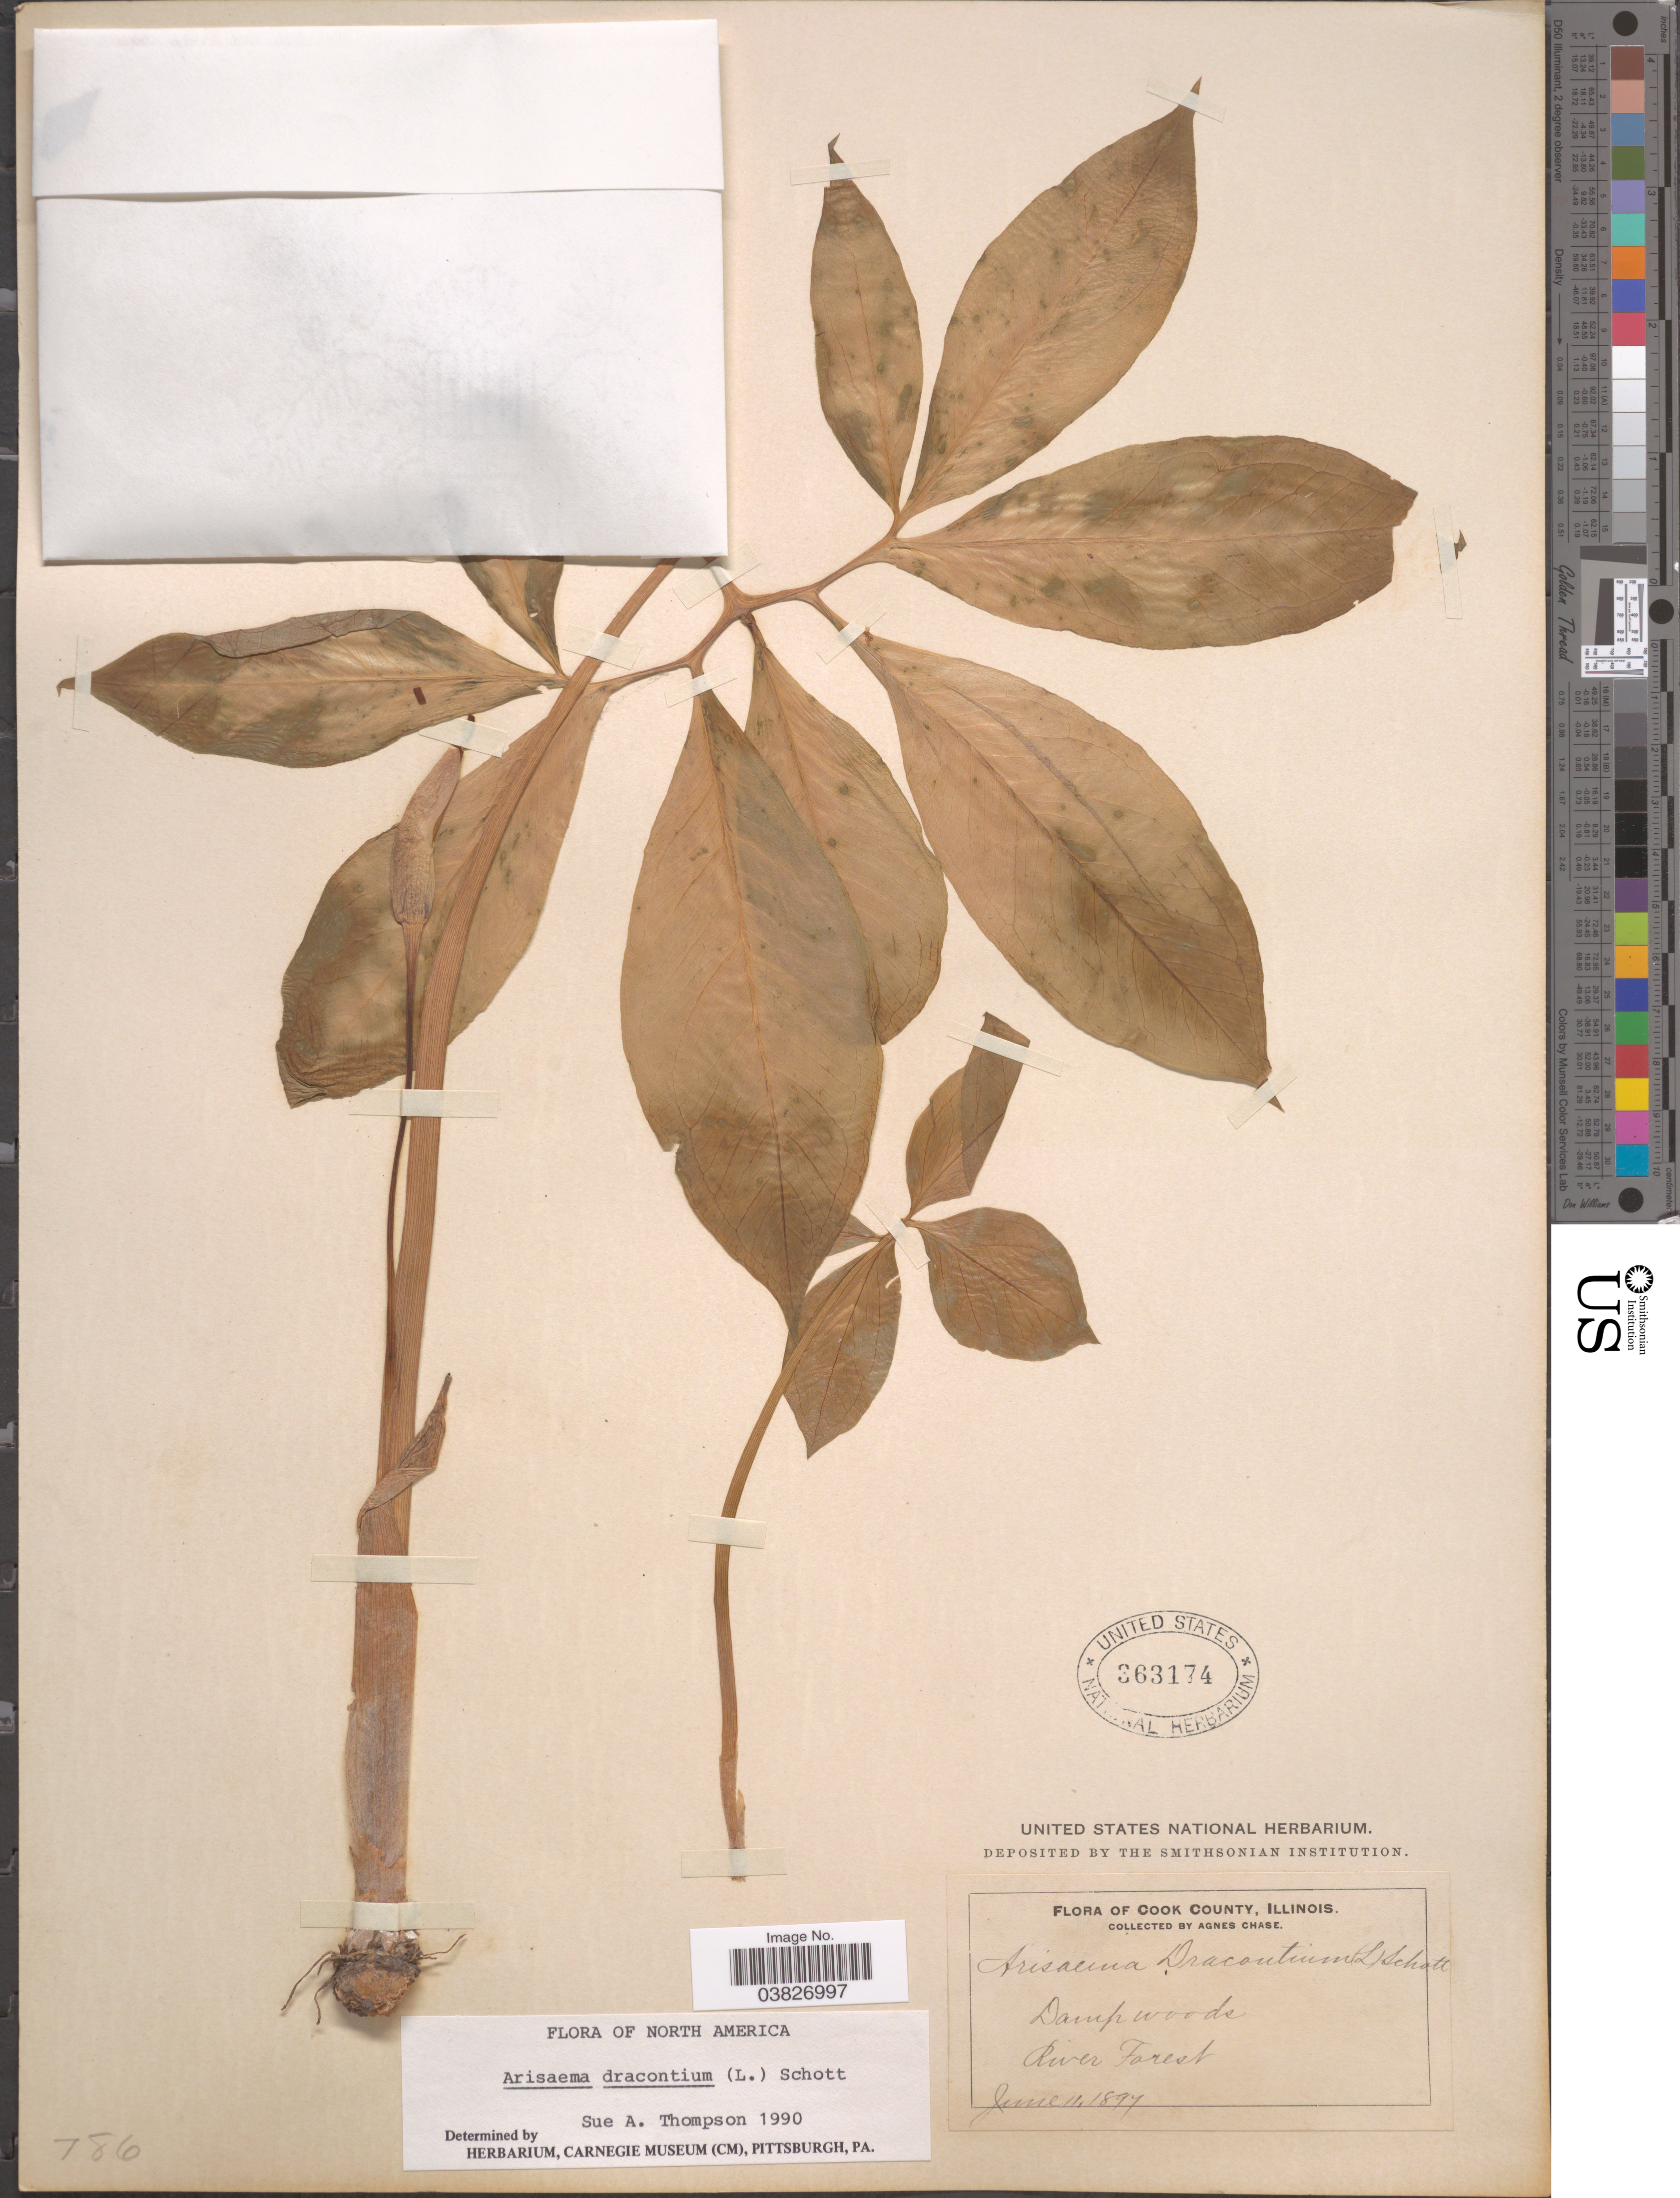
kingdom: Plantae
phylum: Tracheophyta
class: Liliopsida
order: Alismatales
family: Araceae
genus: Arisaema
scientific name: Arisaema dracontium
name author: (L.) Schott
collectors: A. Chase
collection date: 1897-06-11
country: United States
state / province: Illinois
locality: Cook County. River Forest.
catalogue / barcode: US 363174